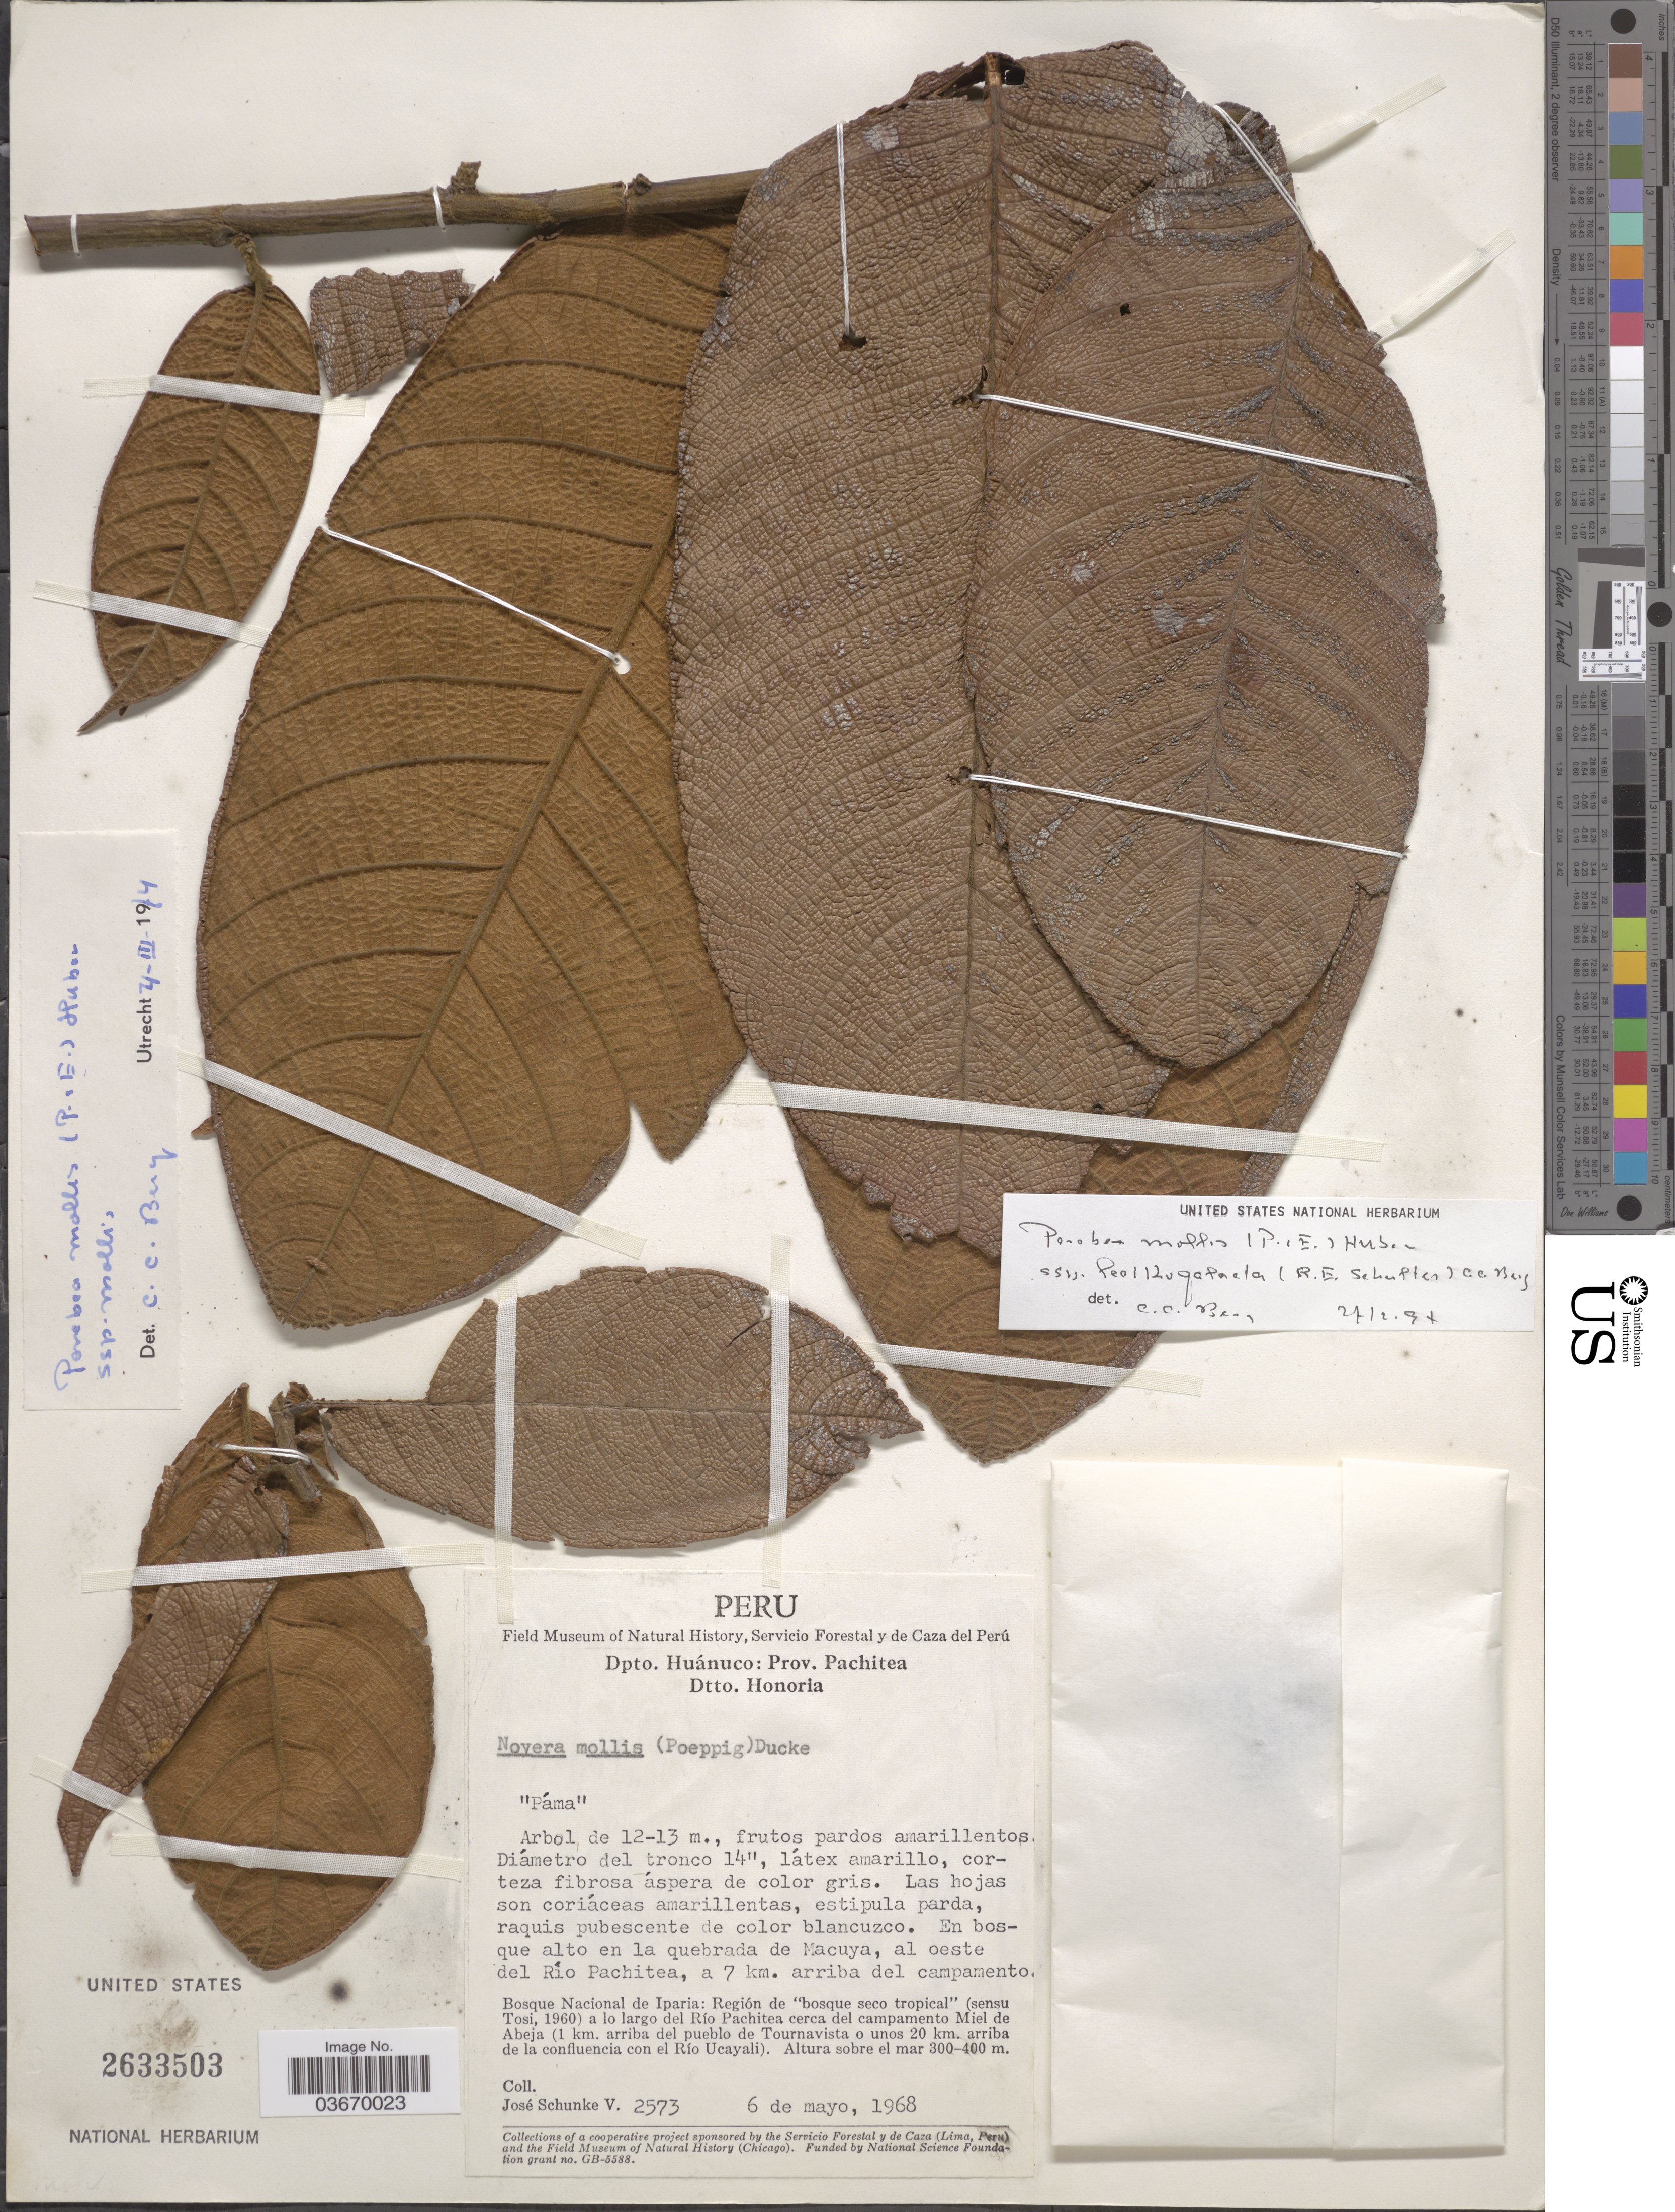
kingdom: Plantae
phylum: Tracheophyta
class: Magnoliopsida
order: Rosales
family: Moraceae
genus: Perebea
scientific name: Perebea mollis subsp. lecithogalacta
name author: (R.E. Schult.) C.C. Berg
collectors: J. Schunke Vigo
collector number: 2573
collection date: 1968-05-06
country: Peru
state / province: Huánuco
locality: Dpto. Huánuco: Prov. Pachitea. Dtto. Honoria. En bosque alto en la quebrada de Macuya, al oeste del Río Pachitea, a 7 km. arriba del campamento. Bosque Nacional de Iparia: Región de 'bosque seco tropical' (sensu Tosi, 1960) a lo largo del Río Pachitea cerca del campamento Miel de Abeja (1 km. arriba del pueblo de Tournavista o unos 20 km. arriba de la confluencia con el Río Ucayali).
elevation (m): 300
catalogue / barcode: US 2633503